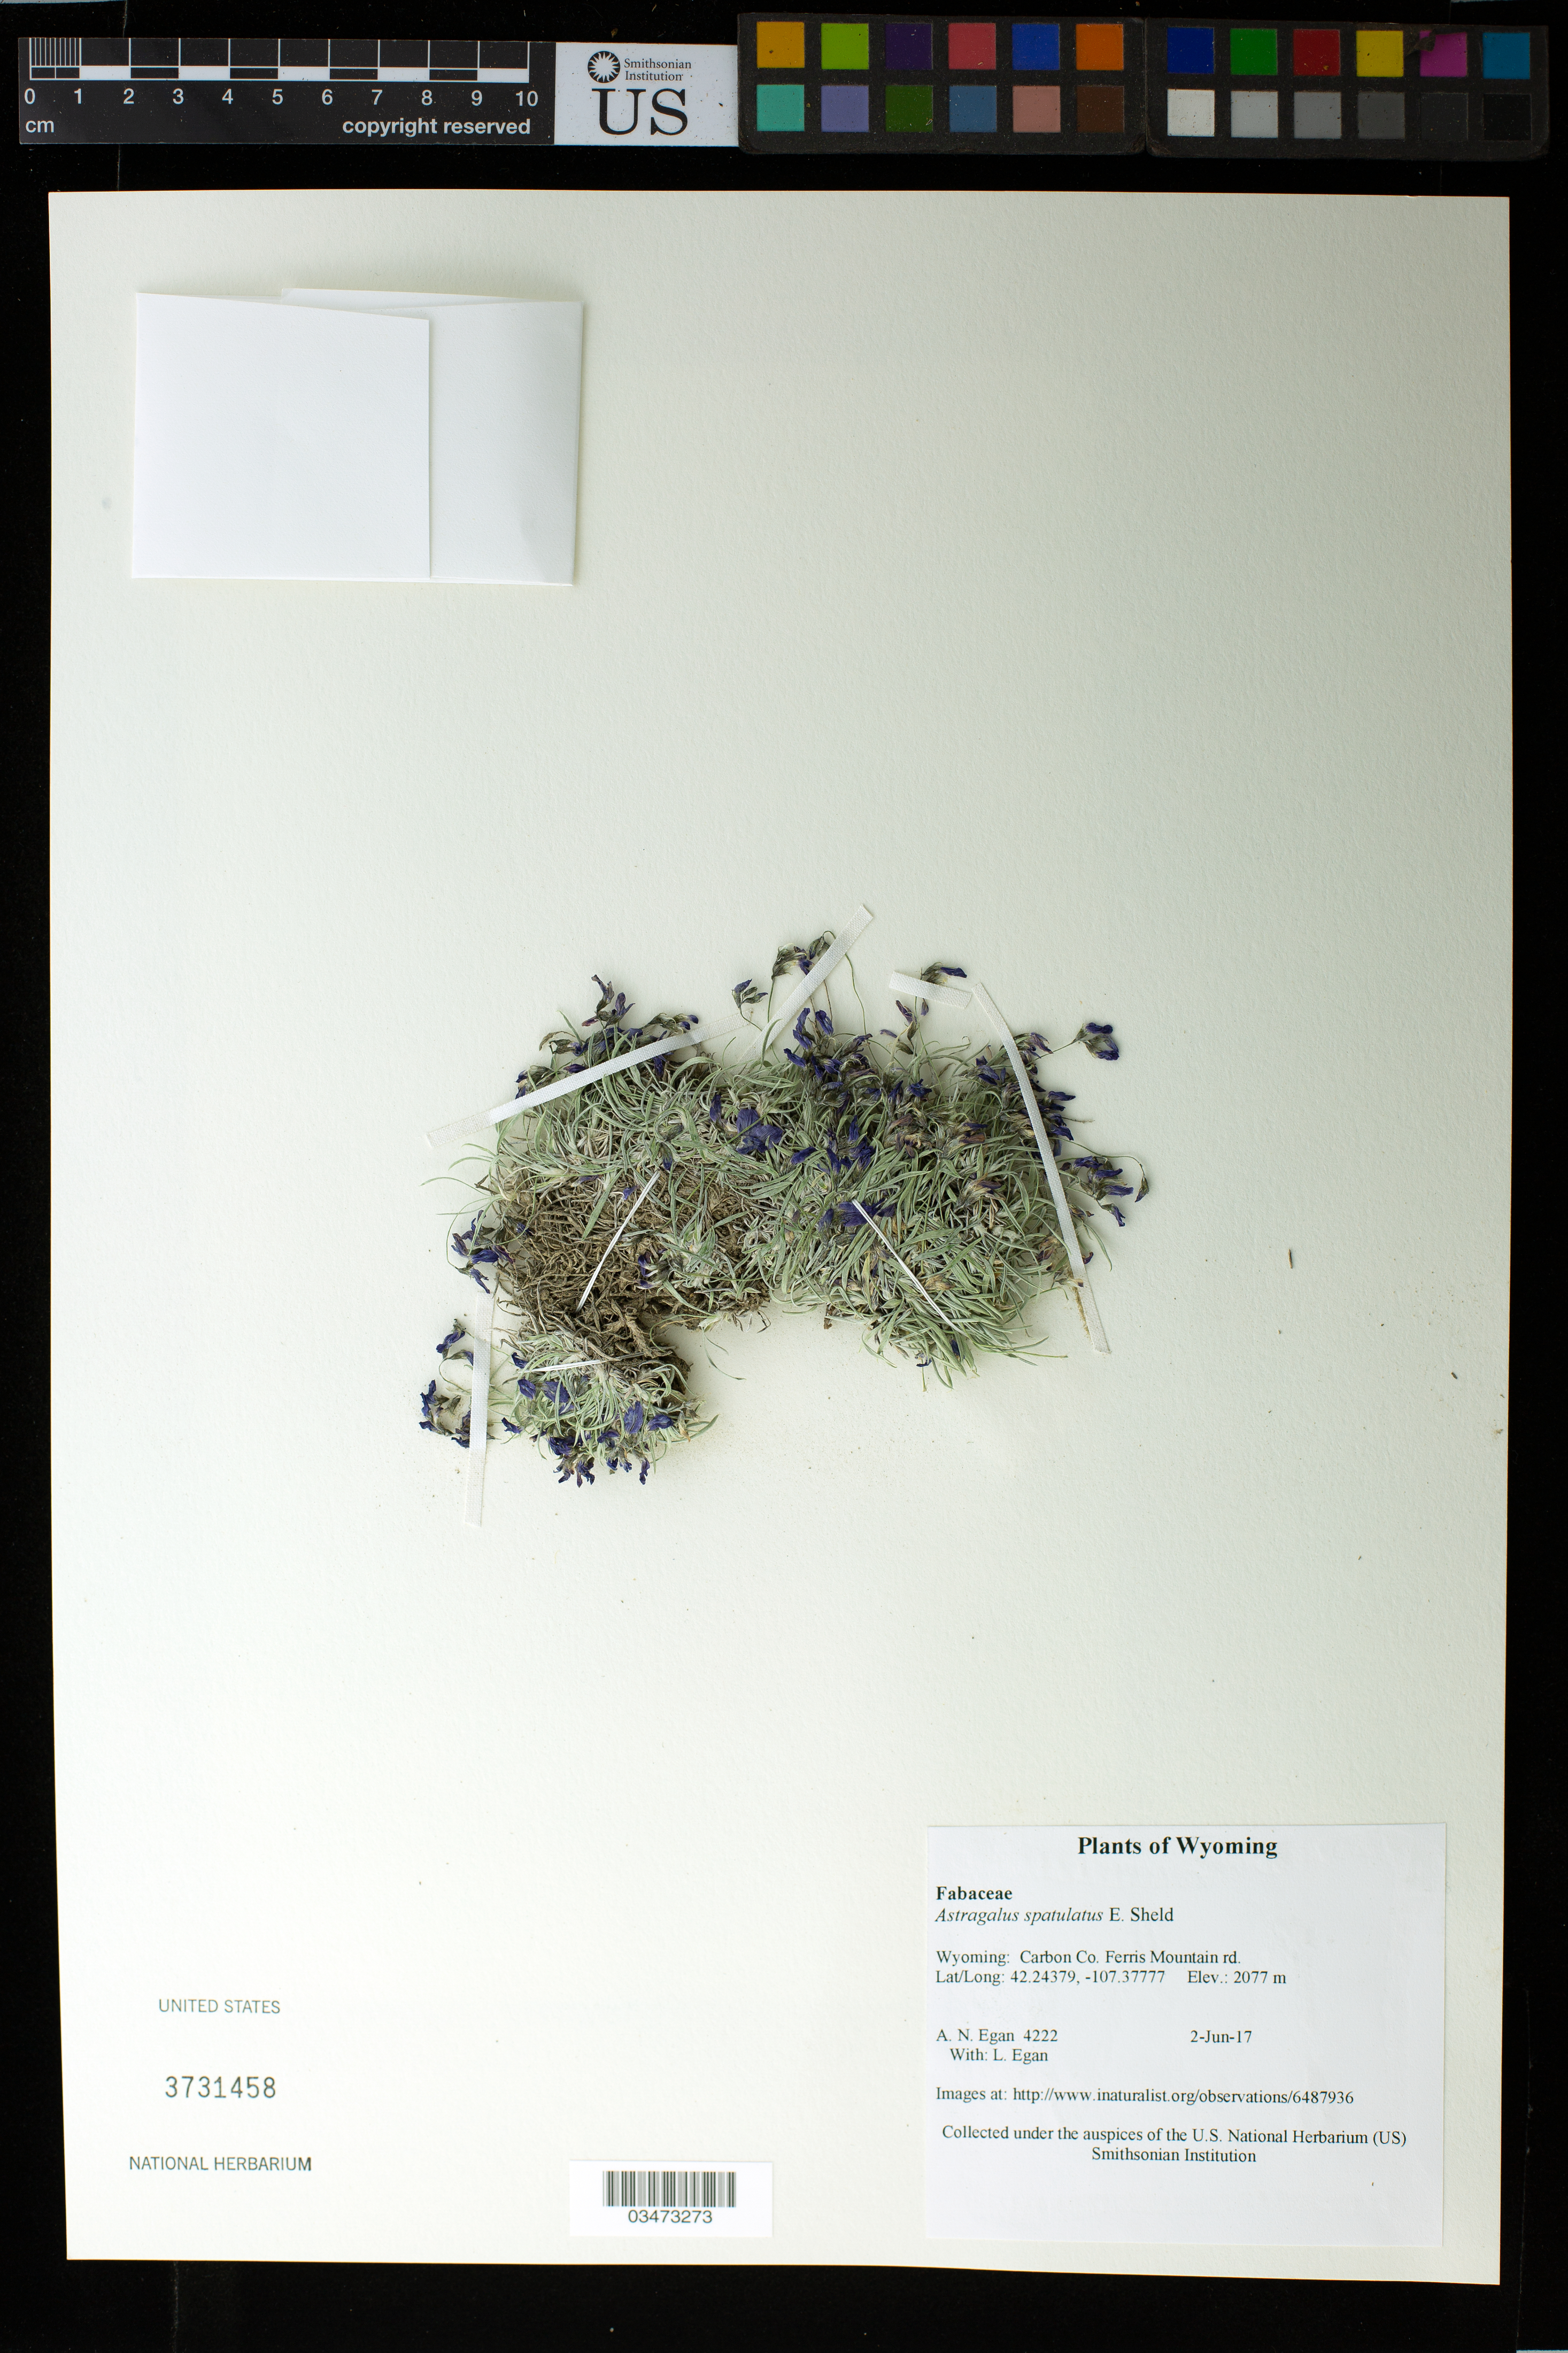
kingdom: Plantae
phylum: Tracheophyta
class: Magnoliopsida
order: Fabales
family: Fabaceae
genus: Astragalus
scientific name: Astragalus spatulatus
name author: E. Sheld.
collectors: A. N. Egan & L. Egan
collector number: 4222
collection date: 2017-06-02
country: United States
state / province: Wyoming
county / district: Carbon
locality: Ferris Mountain rd. (Property of Gary Raymond. Gave permission)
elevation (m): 2077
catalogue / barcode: US 3731458